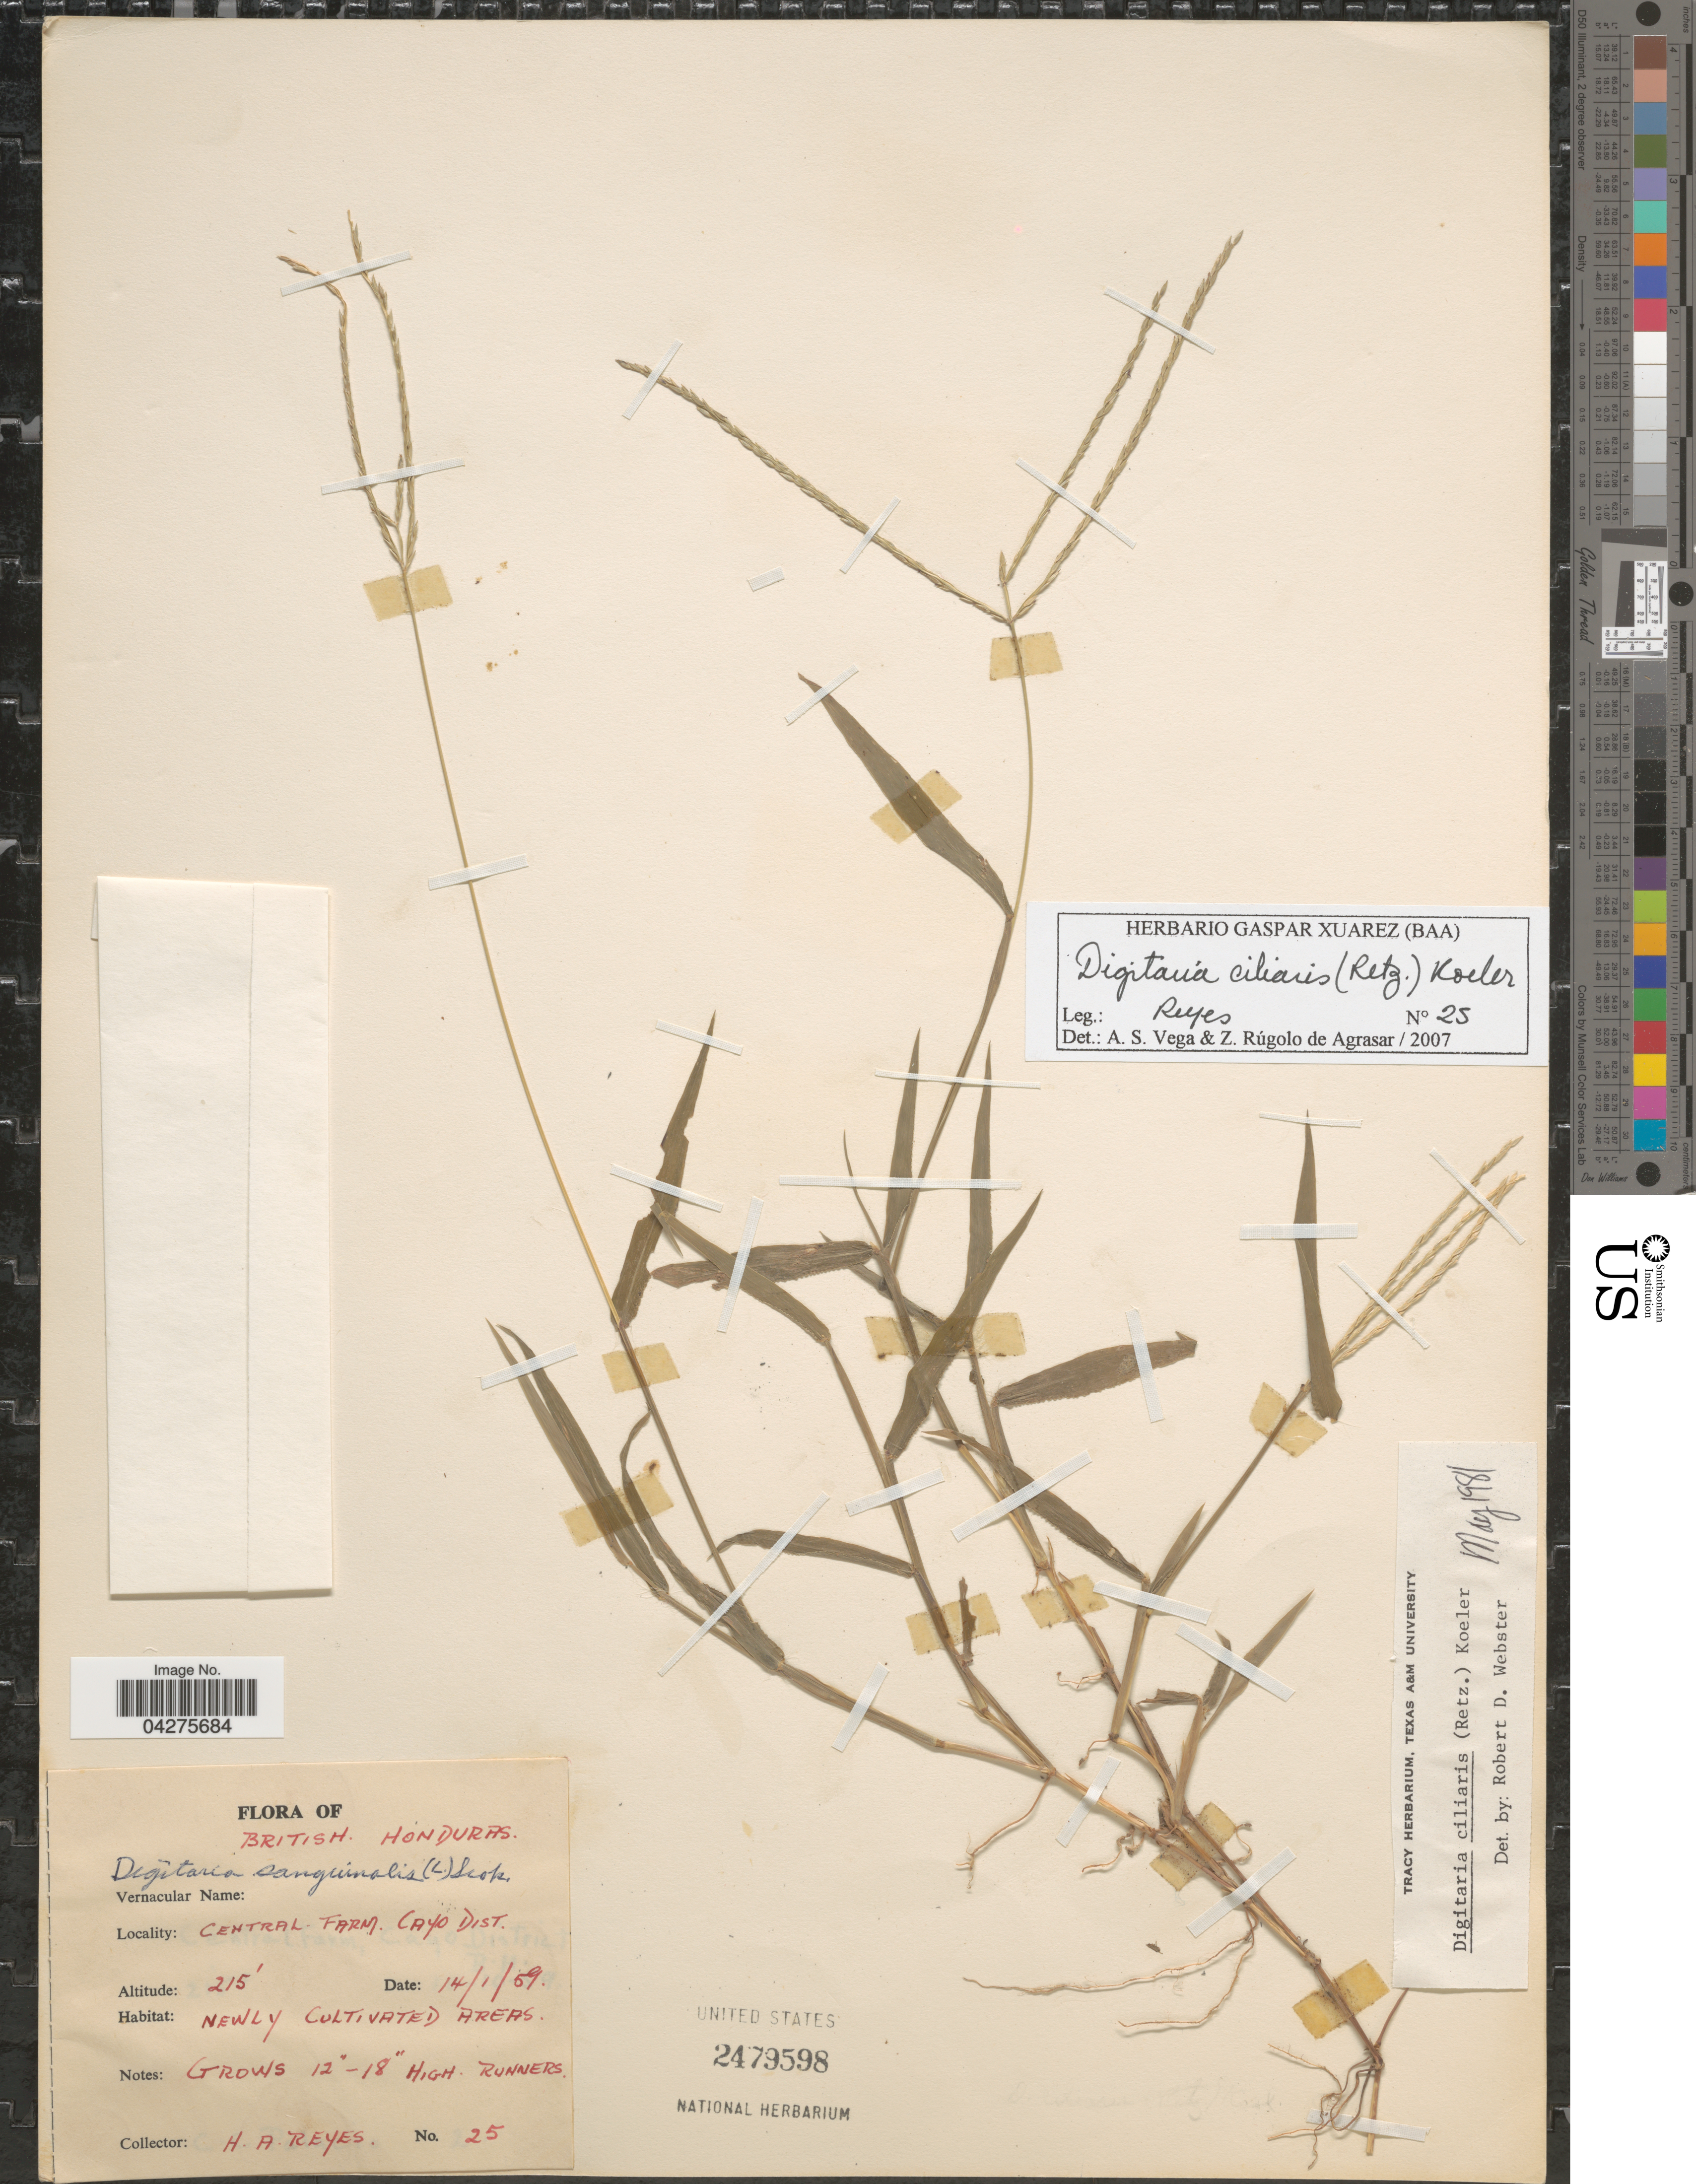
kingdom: Plantae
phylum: Tracheophyta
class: Liliopsida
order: Poales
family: Poaceae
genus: Digitaria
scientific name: Digitaria ciliaris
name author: (Retz.) Koeler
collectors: H. Reyes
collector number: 25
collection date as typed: Transcribed d/m/y: 14/1/59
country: Belize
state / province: Cayo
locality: British Honduras. Central Farm. Cayo Dist.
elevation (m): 66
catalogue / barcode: US 2479598